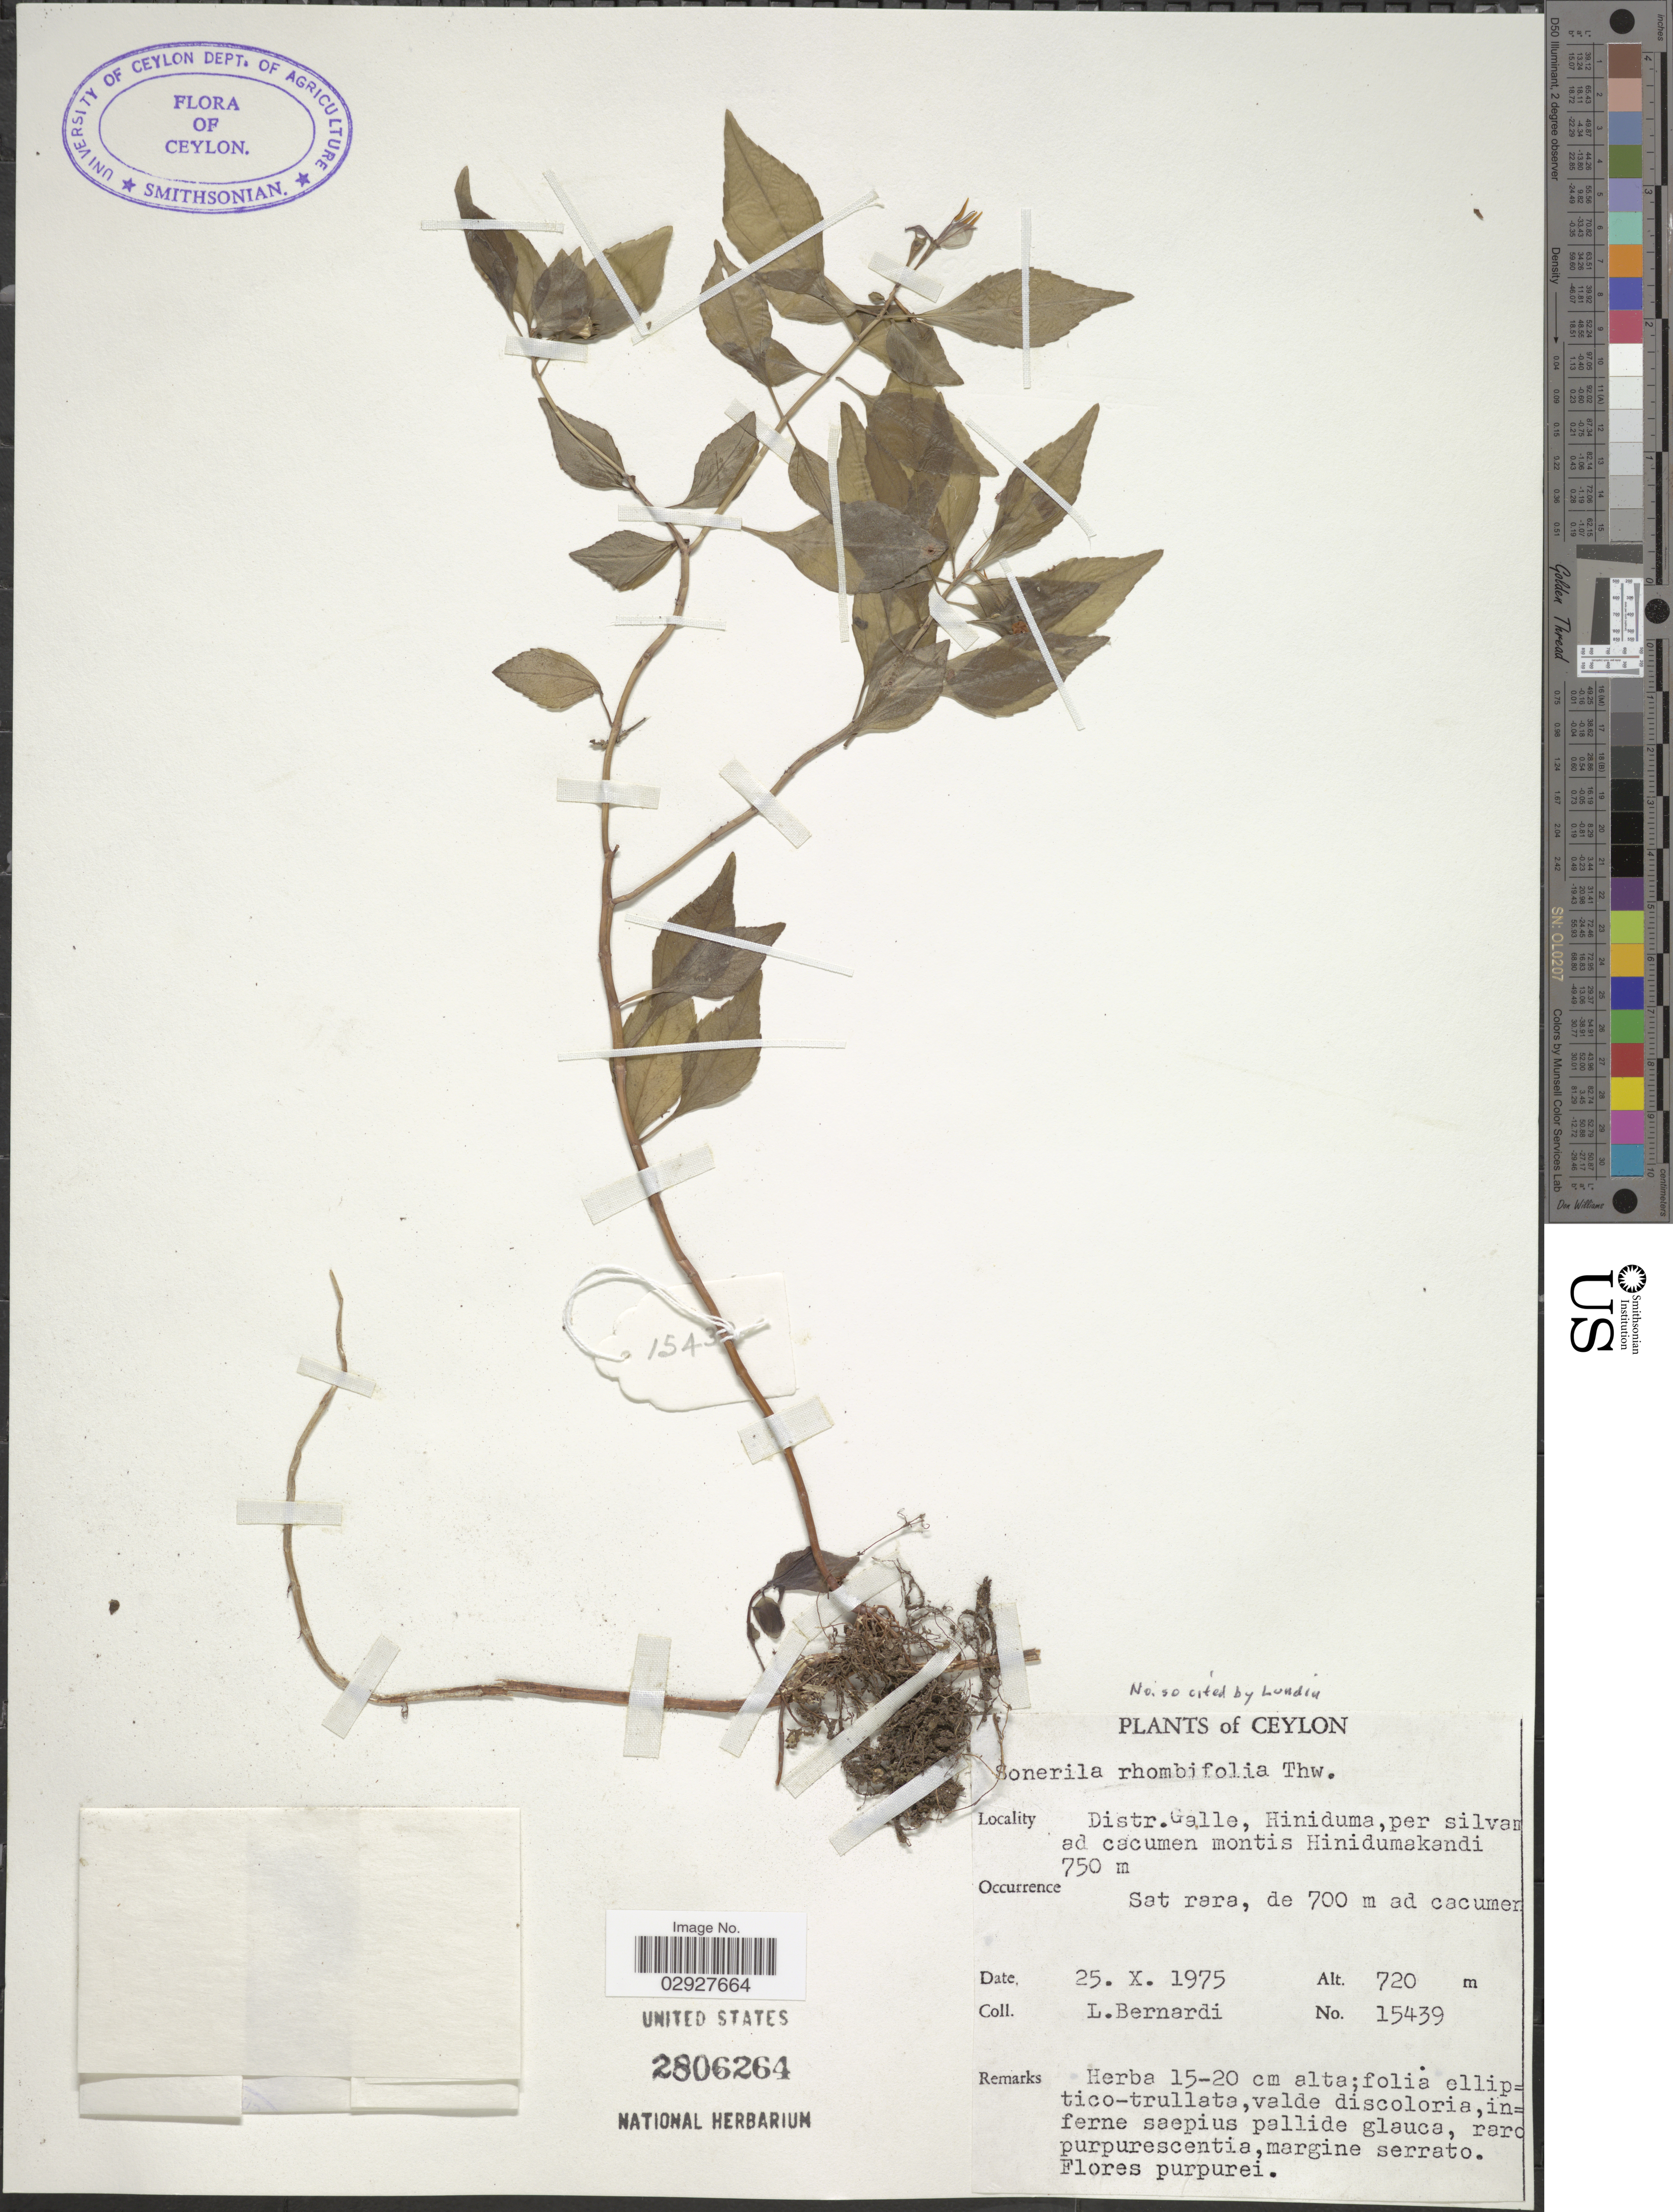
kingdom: Plantae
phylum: Tracheophyta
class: Magnoliopsida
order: Myrtales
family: Melastomataceae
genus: Sonerila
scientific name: Sonerila rhombifolia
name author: Thwaites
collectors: L. Bernardi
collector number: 15439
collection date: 1975-10-25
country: Sri Lanka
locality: Ceylon. Distr. Galle, Hiniduma, per silvam ad cacumen montis Hinidumakandi.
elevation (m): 720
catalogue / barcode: US 2806264